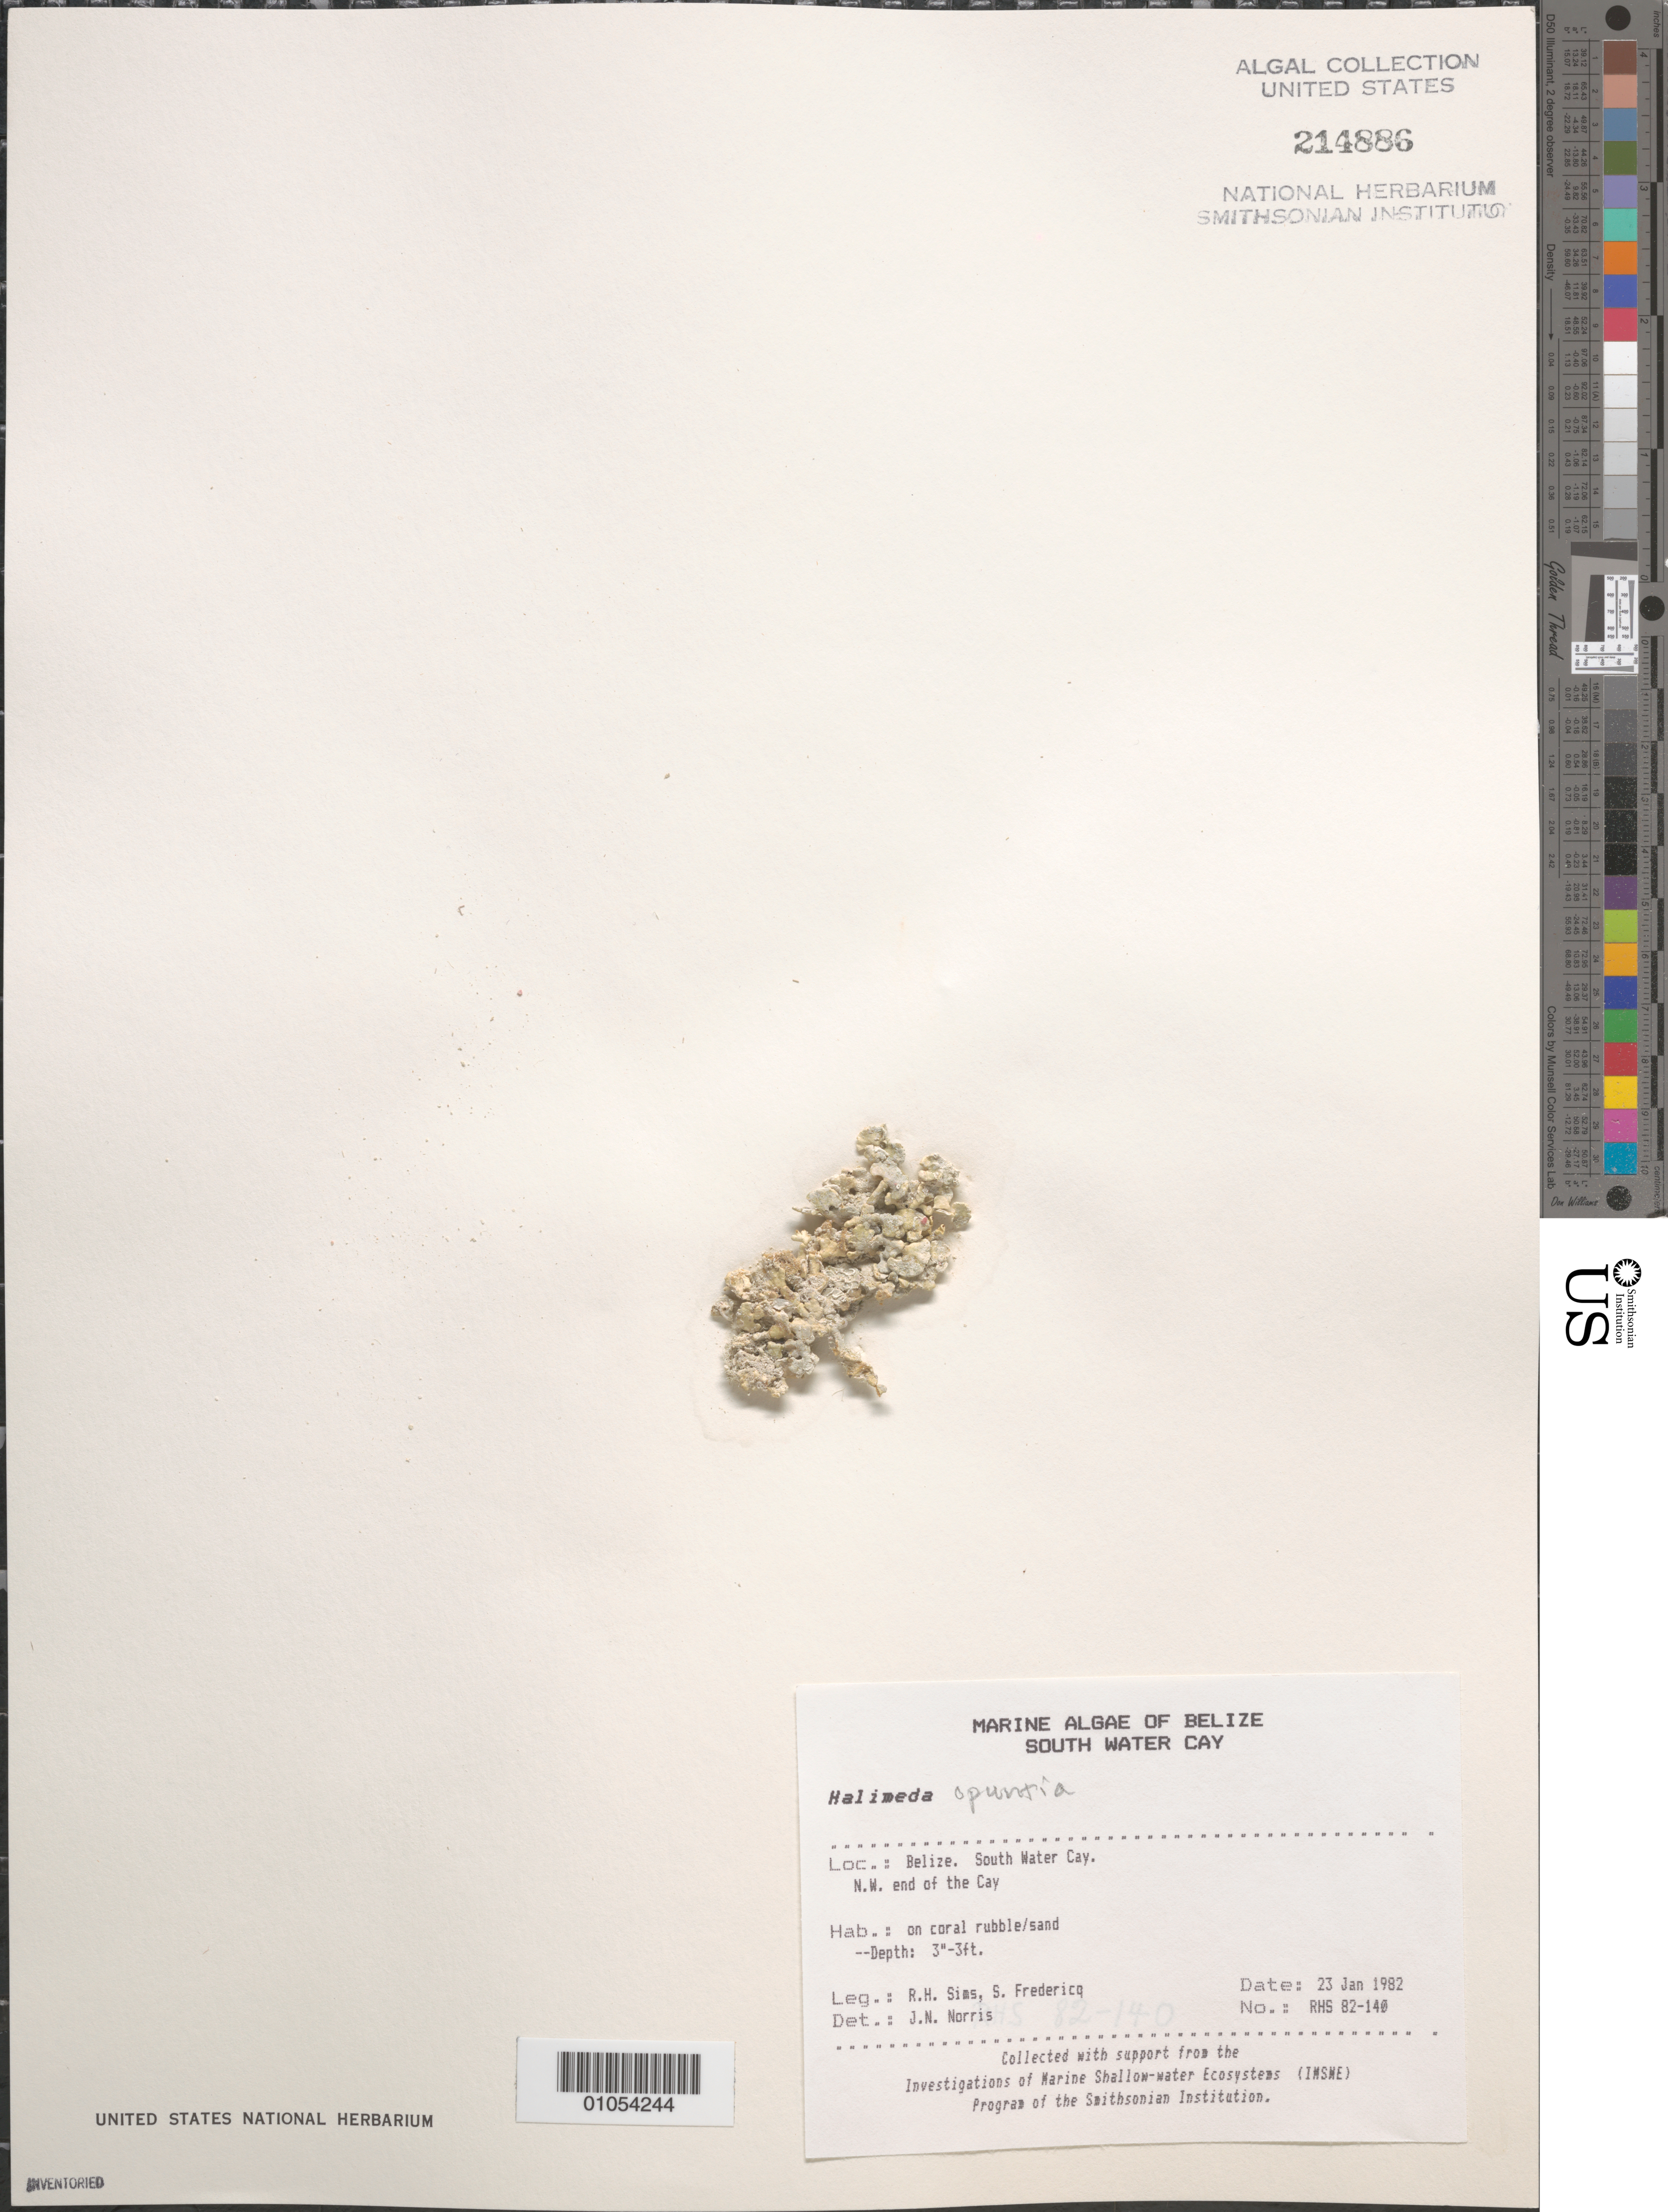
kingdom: Plantae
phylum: Chlorophyta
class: Ulvophyceae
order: Bryopsidales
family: Halimedaceae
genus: Halimeda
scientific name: Halimeda opuntia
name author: (L.) J.V.Lamouroux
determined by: Norris, James N.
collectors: R. H. Sims & S. Fredericq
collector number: RHS 82-140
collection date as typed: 23 Jan 1982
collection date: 1982-01-23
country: Belize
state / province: Stann Creek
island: South Water Cay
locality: Northwest end of cay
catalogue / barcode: US 214886